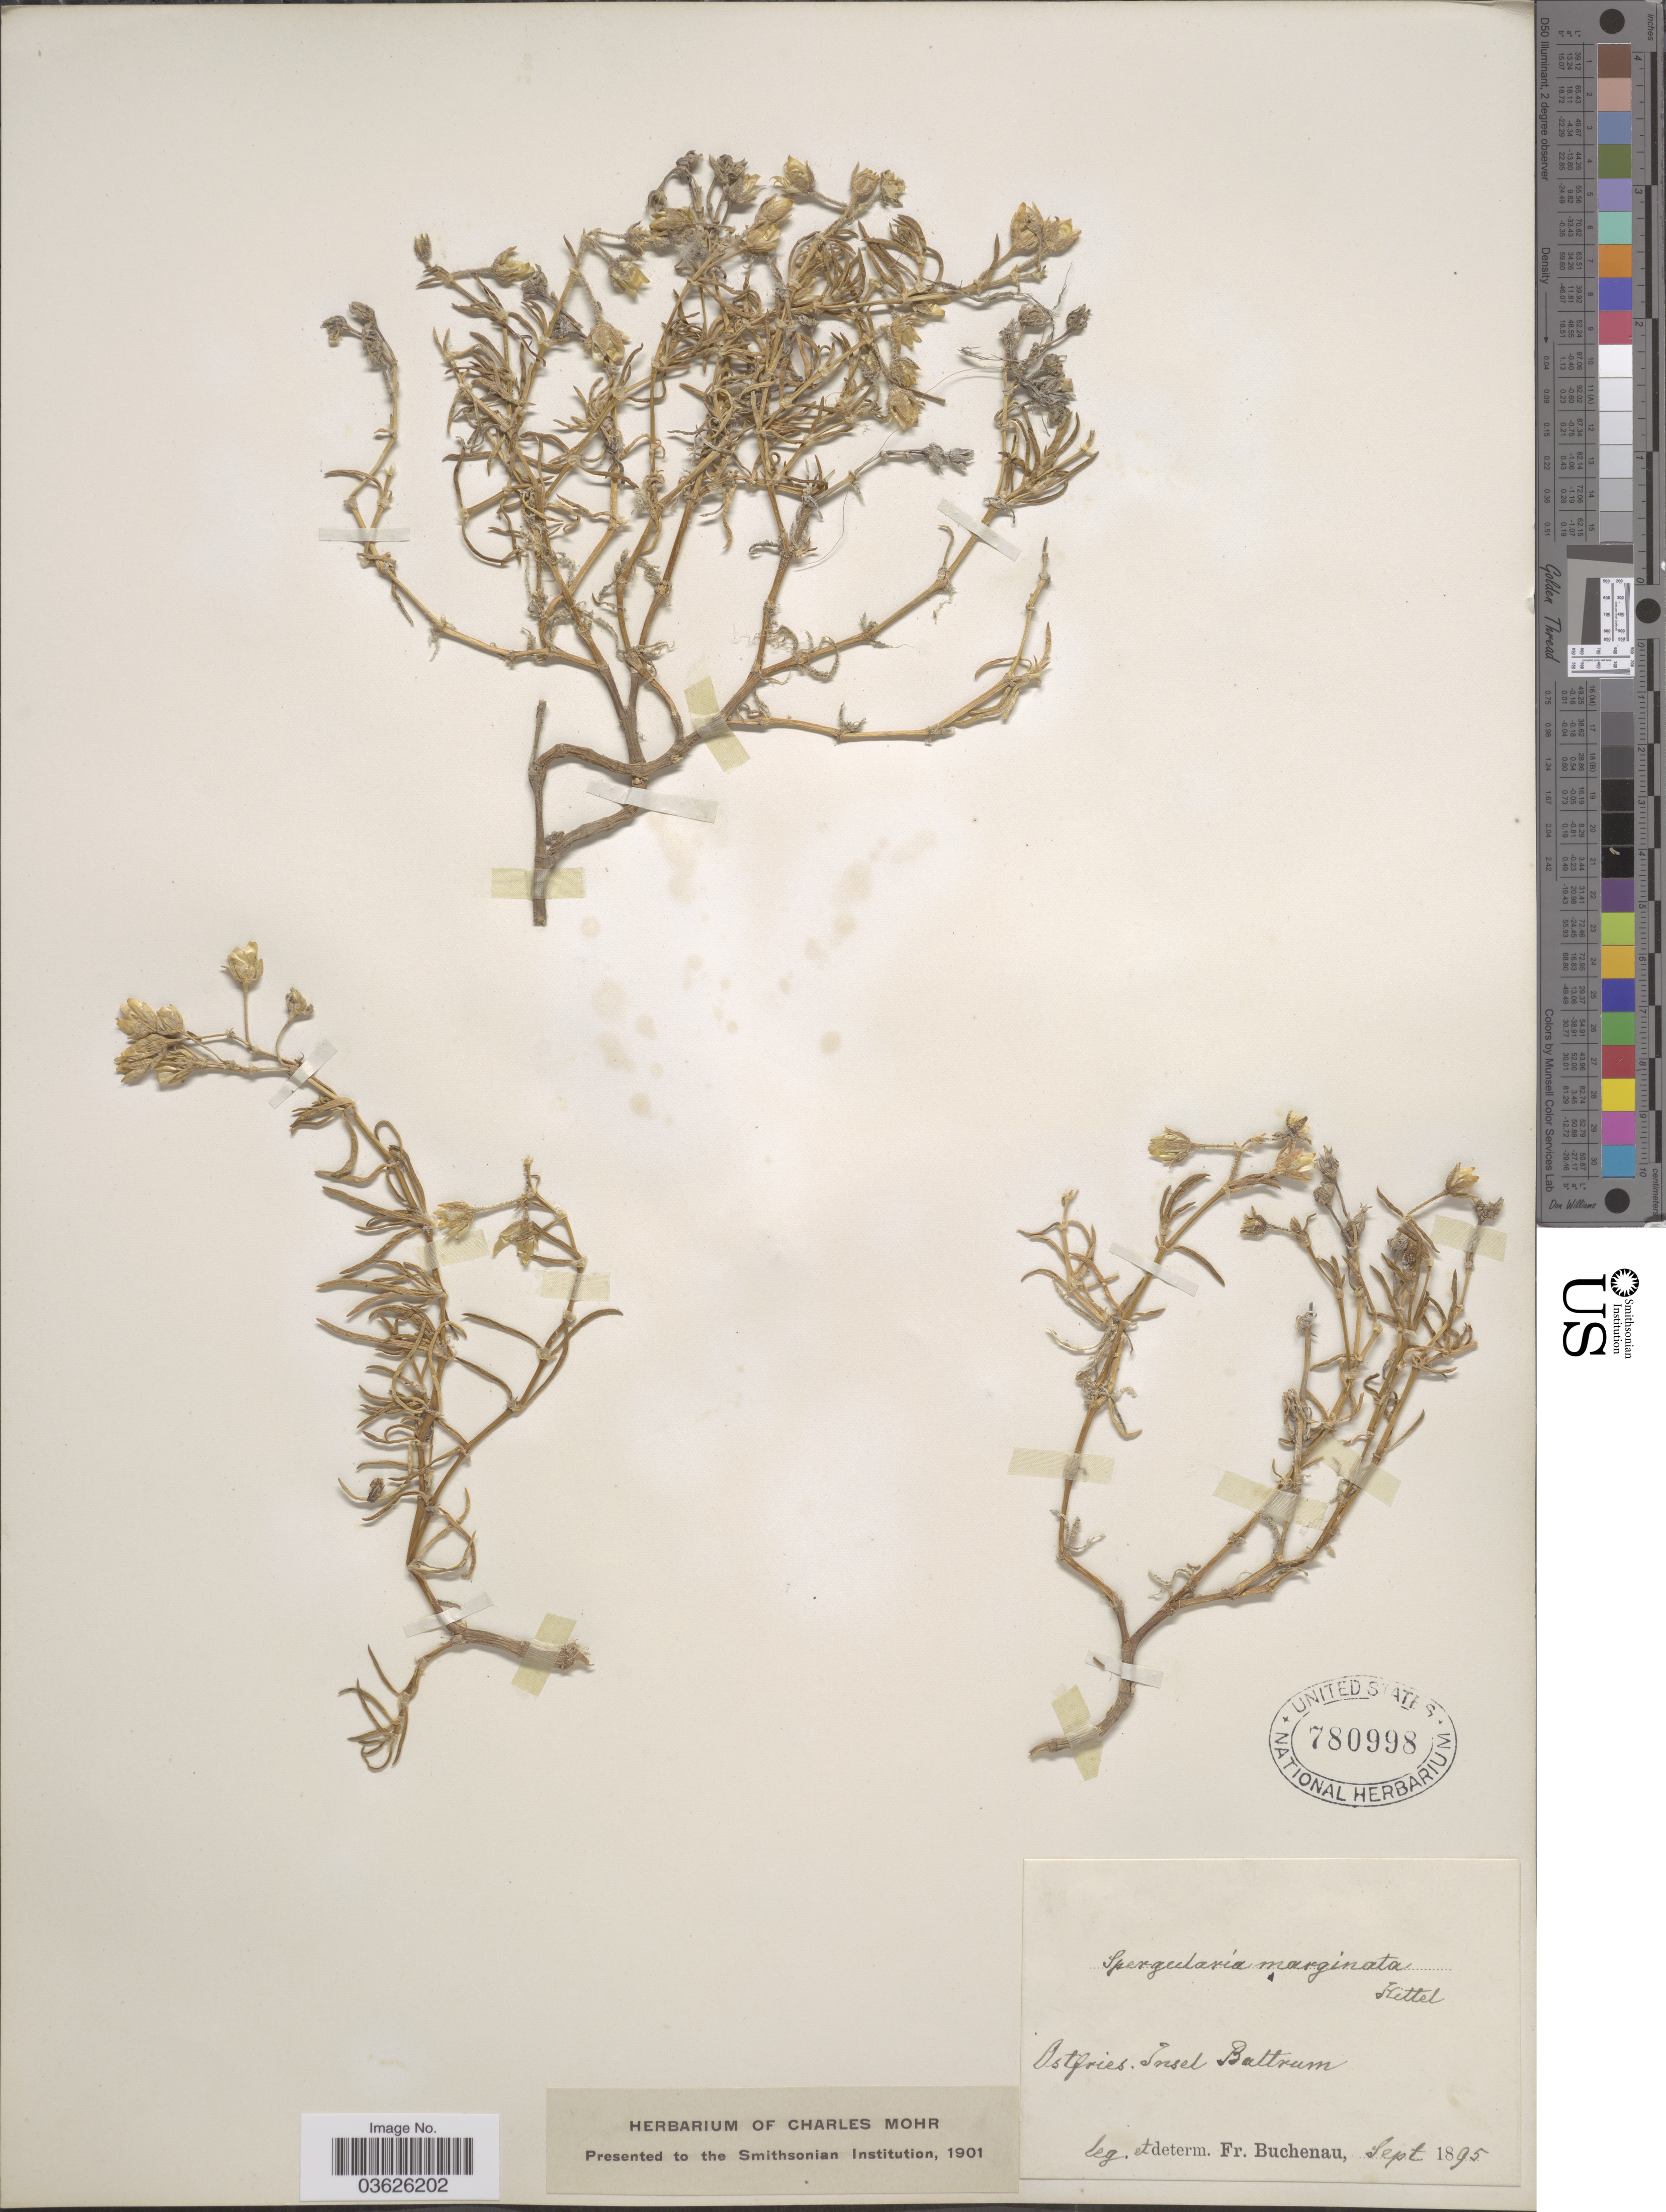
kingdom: Plantae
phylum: Tracheophyta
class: Magnoliopsida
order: Caryophyllales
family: Caryophyllaceae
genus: Tissa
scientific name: Tissa marginata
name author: A. Heller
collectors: F. Buchenau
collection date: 1895-09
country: Germany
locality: Ostfries. Insel Baltrum.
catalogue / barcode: US 780998